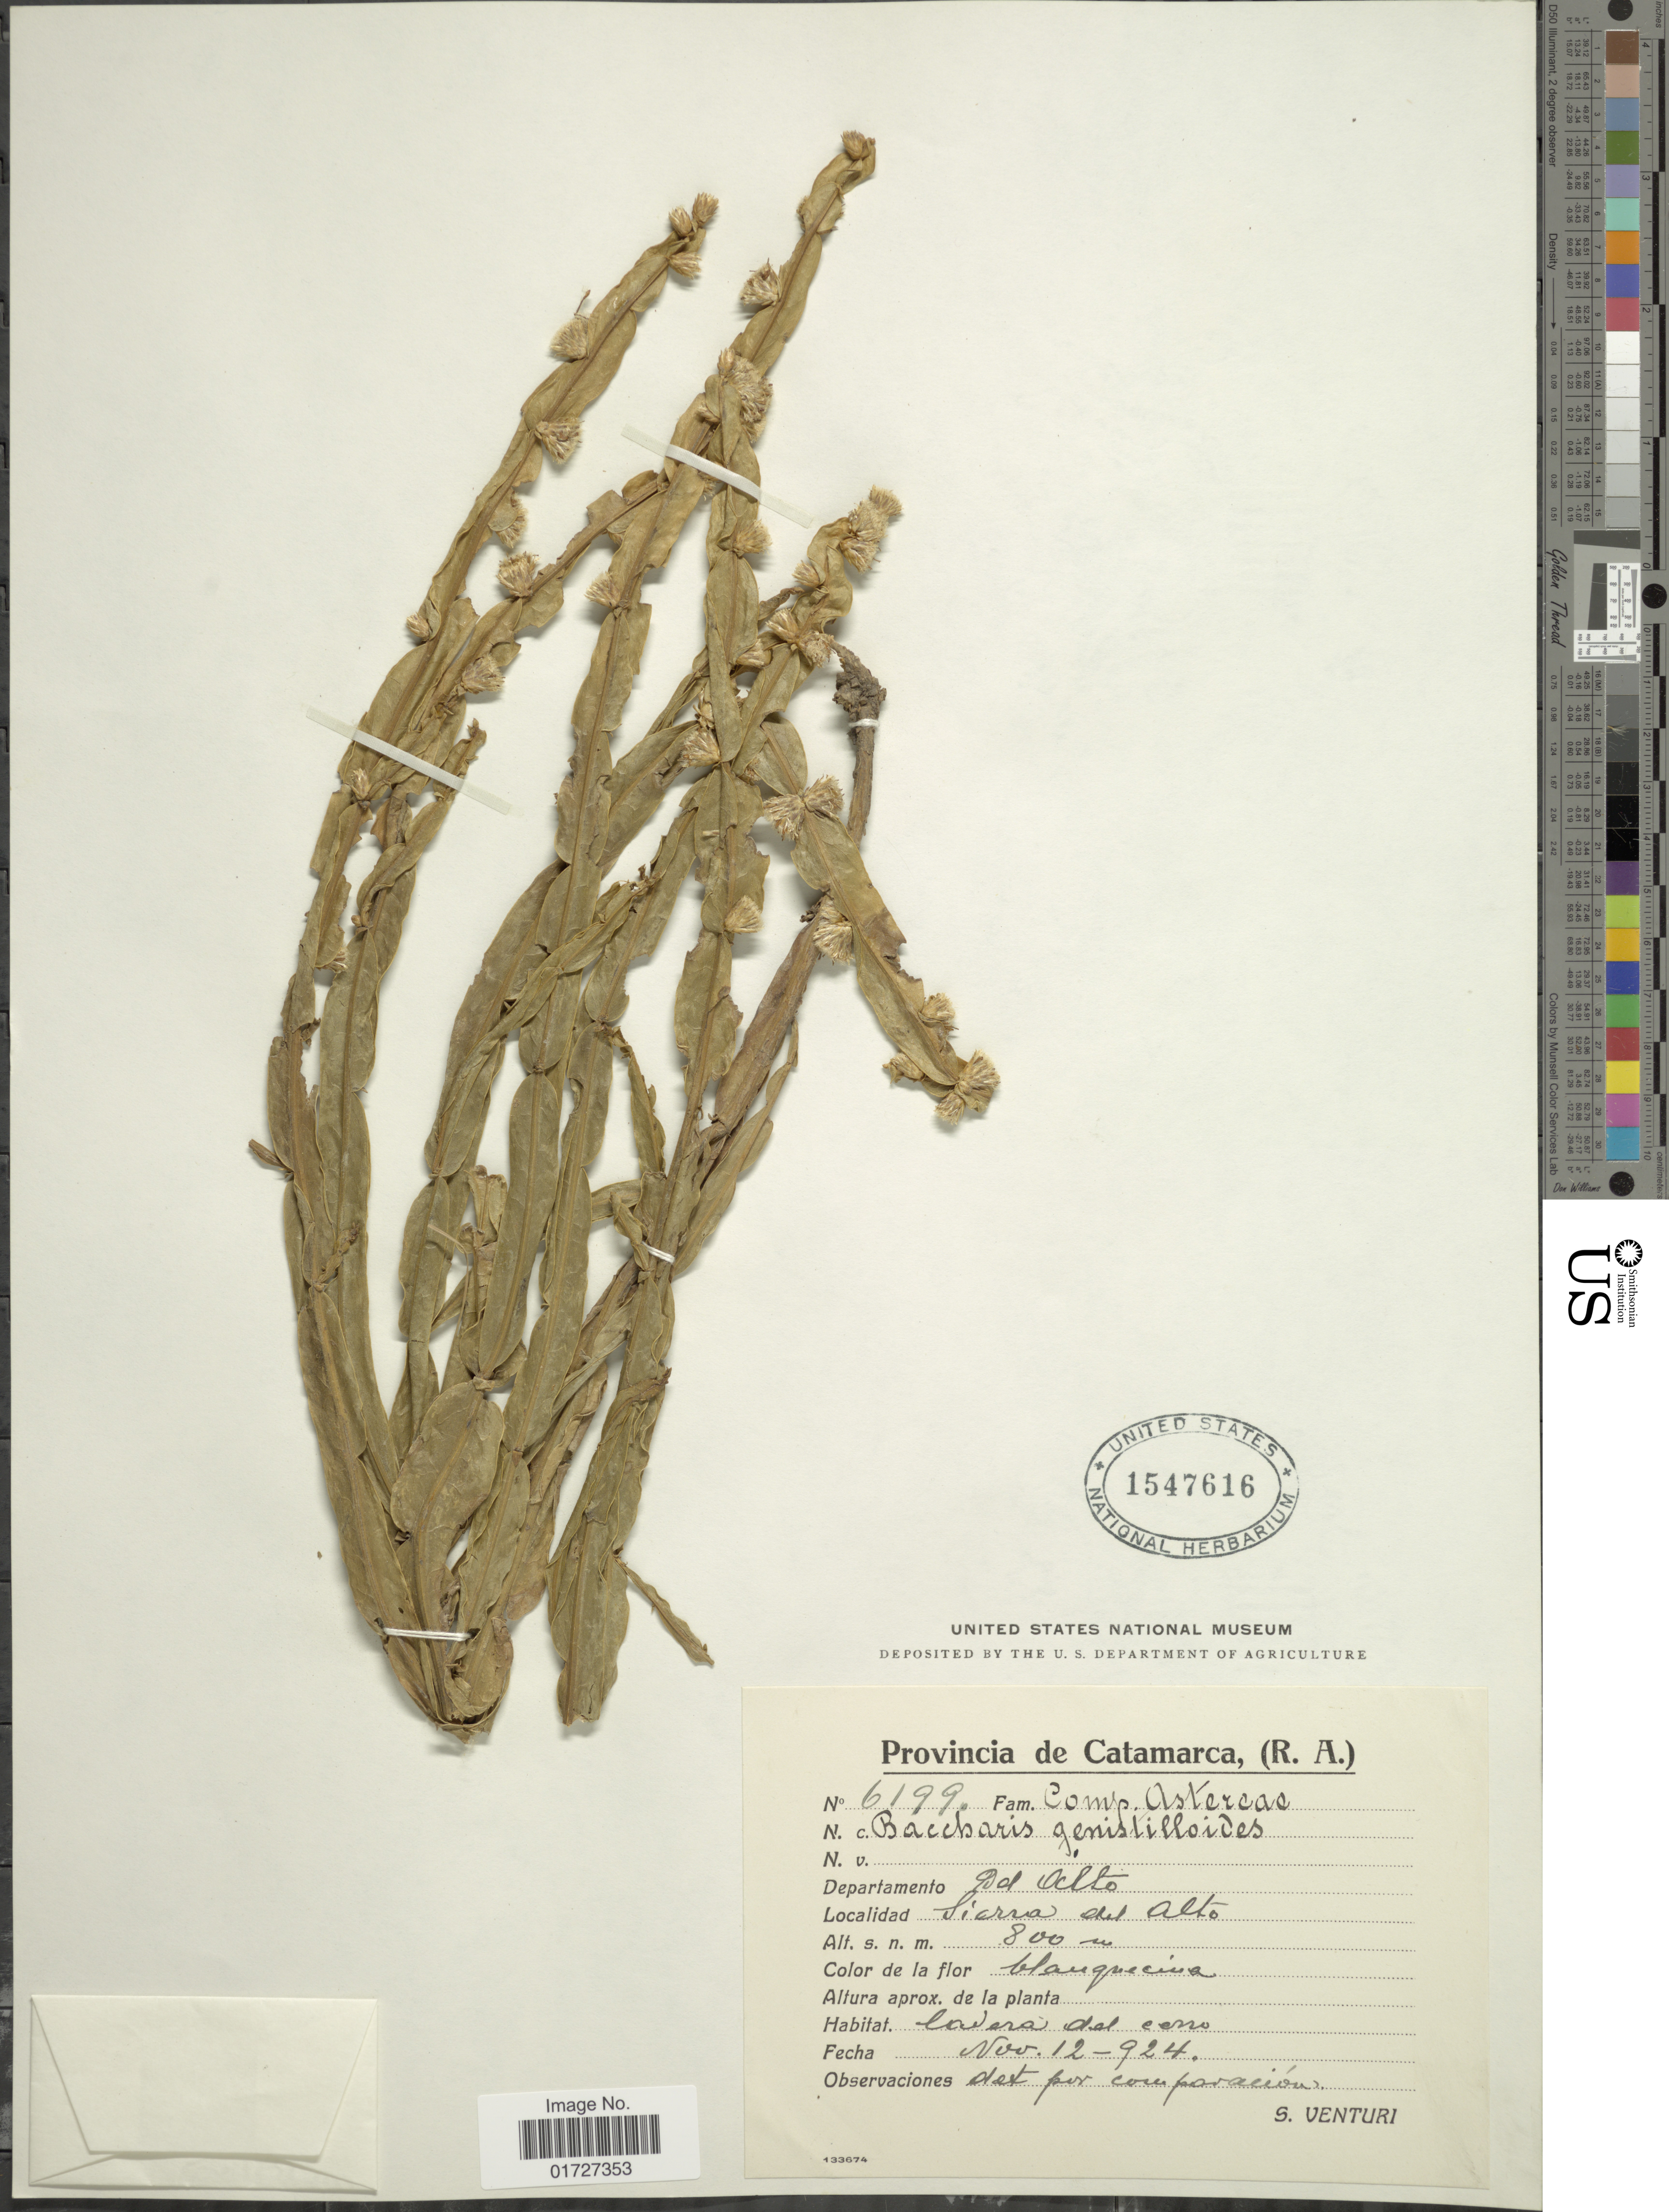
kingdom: Plantae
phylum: Tracheophyta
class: Magnoliopsida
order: Asterales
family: Asteraceae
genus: Baccharis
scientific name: Baccharis genistelloides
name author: (Lam.) Pers.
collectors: S. Venturi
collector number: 6199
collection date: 1924-11-12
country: Argentina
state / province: Catamarca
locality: Departamento Pod Alto, Sierra del Alto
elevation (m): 800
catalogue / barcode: US 1547616